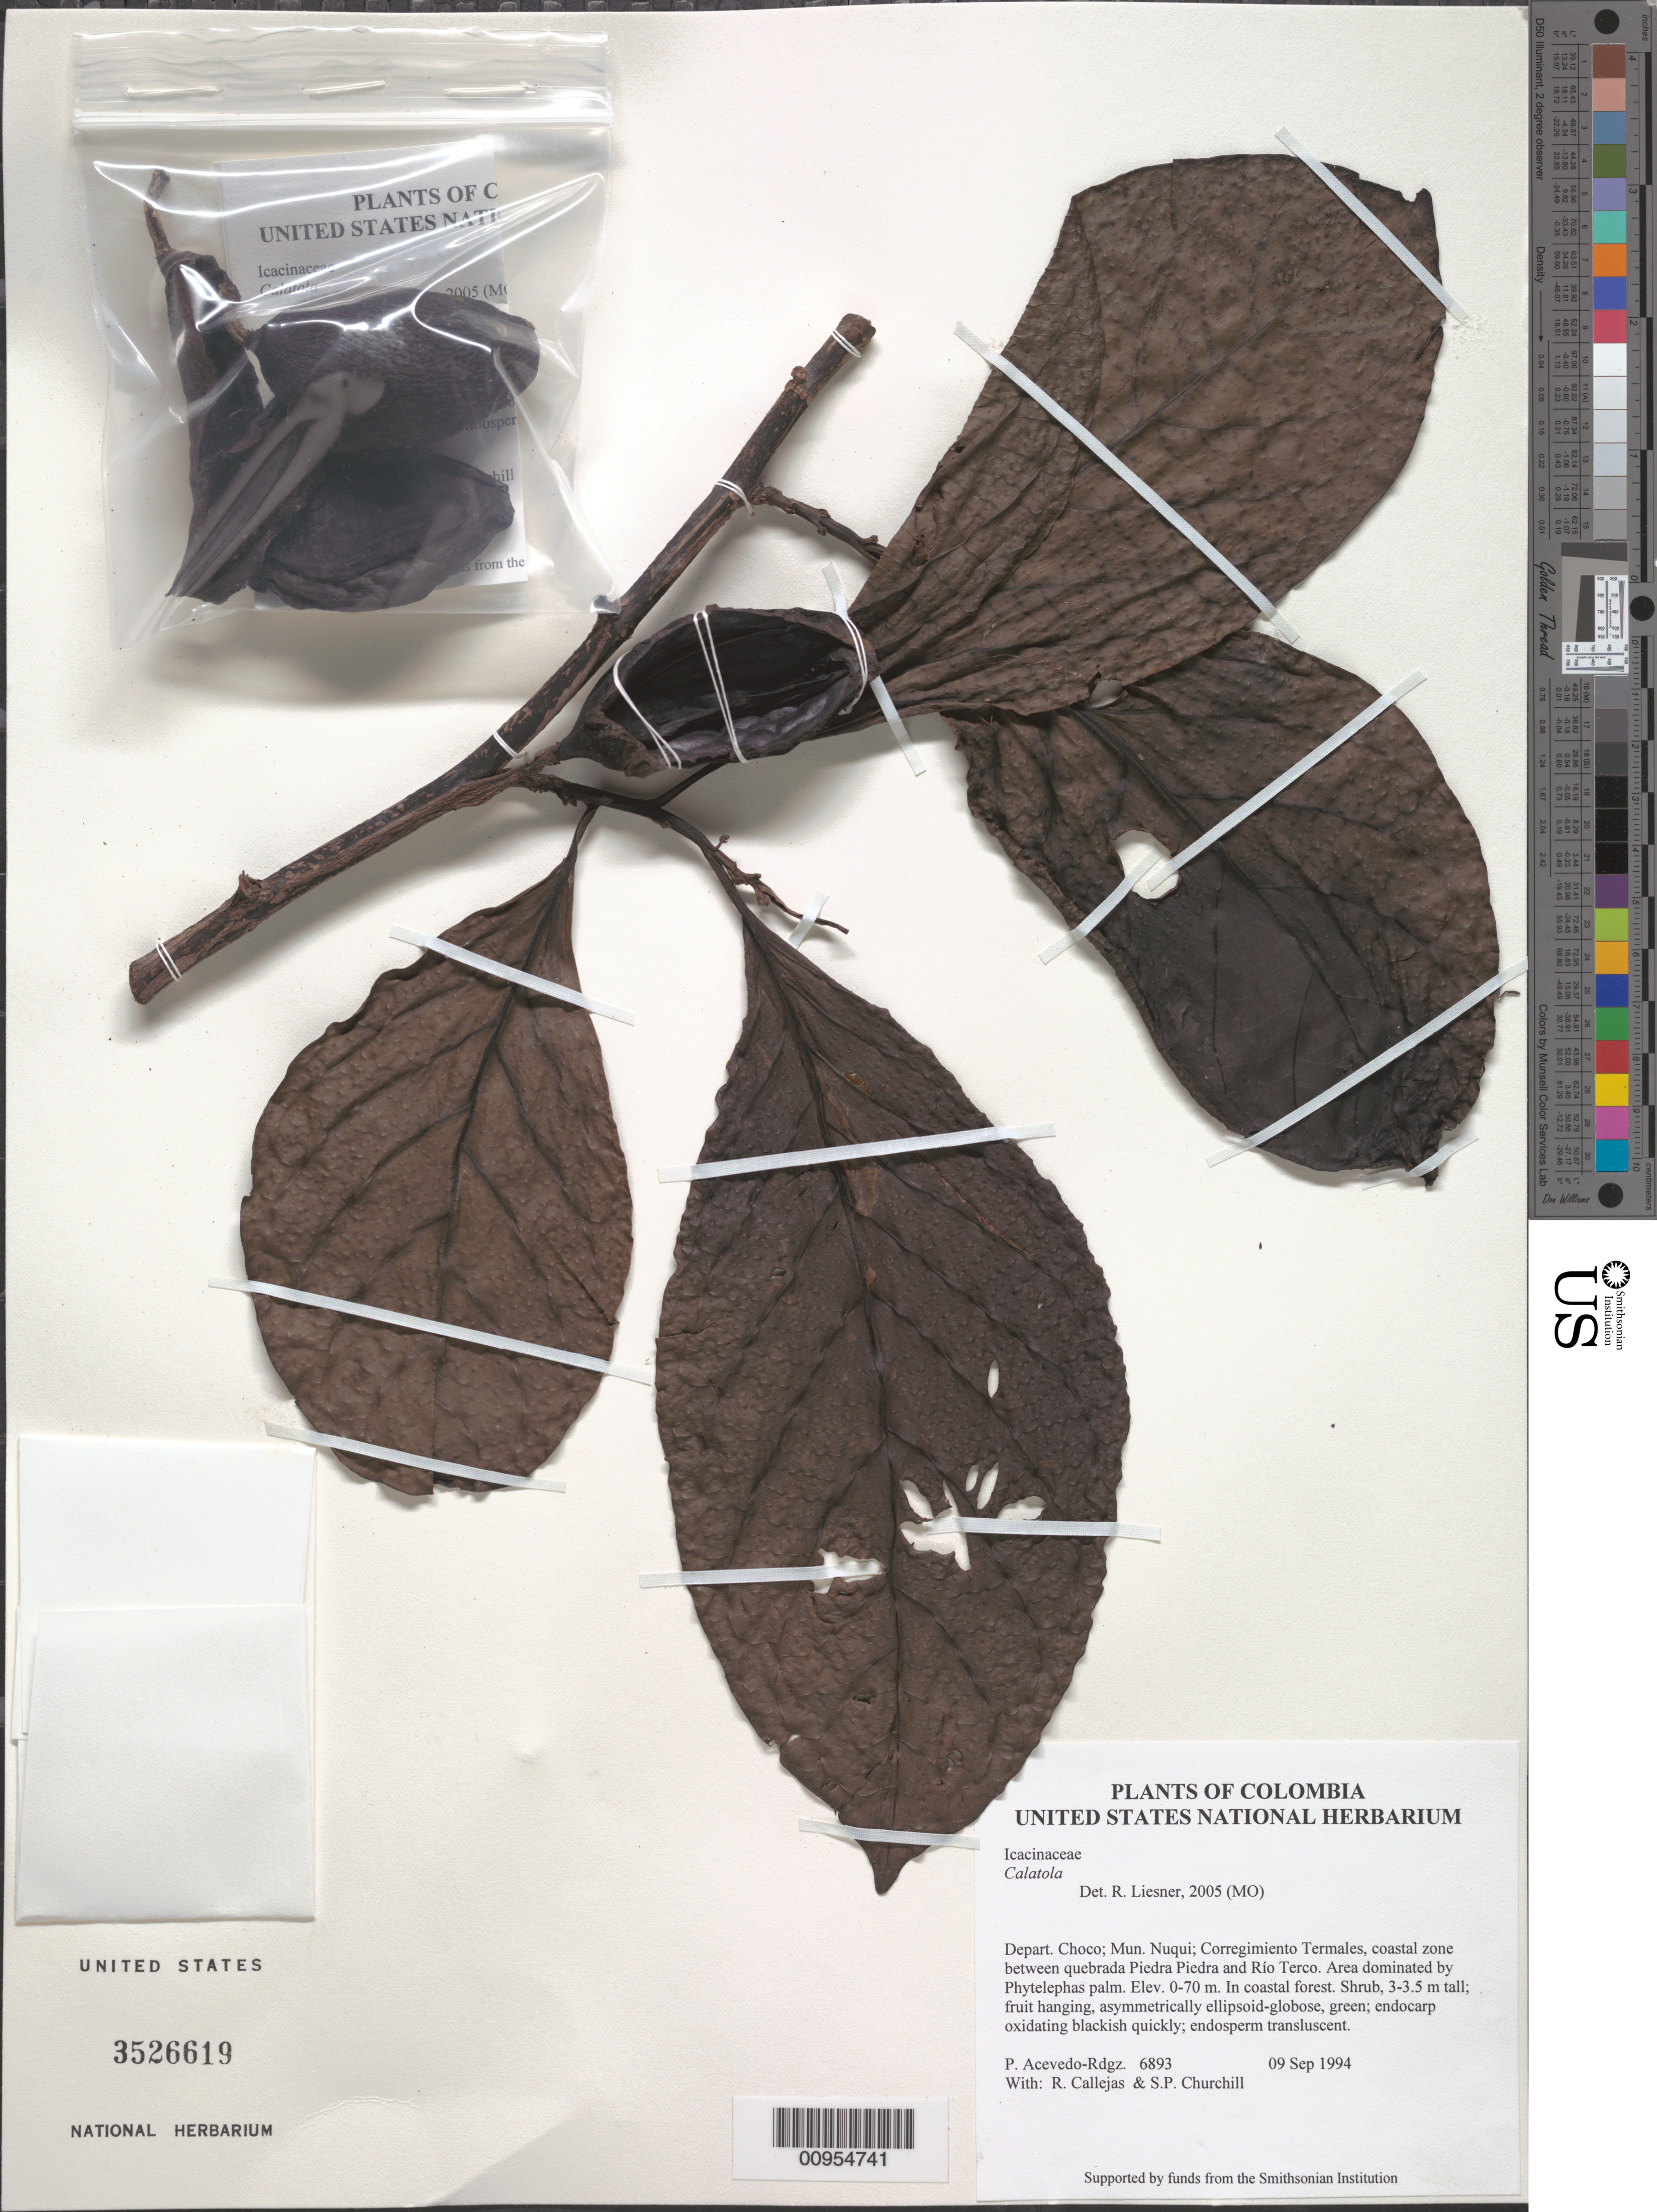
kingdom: Plantae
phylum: Tracheophyta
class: Magnoliopsida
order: Metteniusales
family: Metteniusaceae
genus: Calatola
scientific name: Calatola sp.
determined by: Liesner, R. L.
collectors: P. Acevedo-Rodr., R. Callejas & S. Churchill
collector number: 6893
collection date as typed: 09 Sep 1994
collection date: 1994-09-09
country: Colombia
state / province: Chocó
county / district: Nuqui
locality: Depart. Choco; Mun. Nuqui; Corregimiento Termales, coastal zone between quebrada Piedra Piedra and Río Terco. Area dominated by Phytelephas palm.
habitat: In coastal forest.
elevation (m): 0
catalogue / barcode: US 3526619